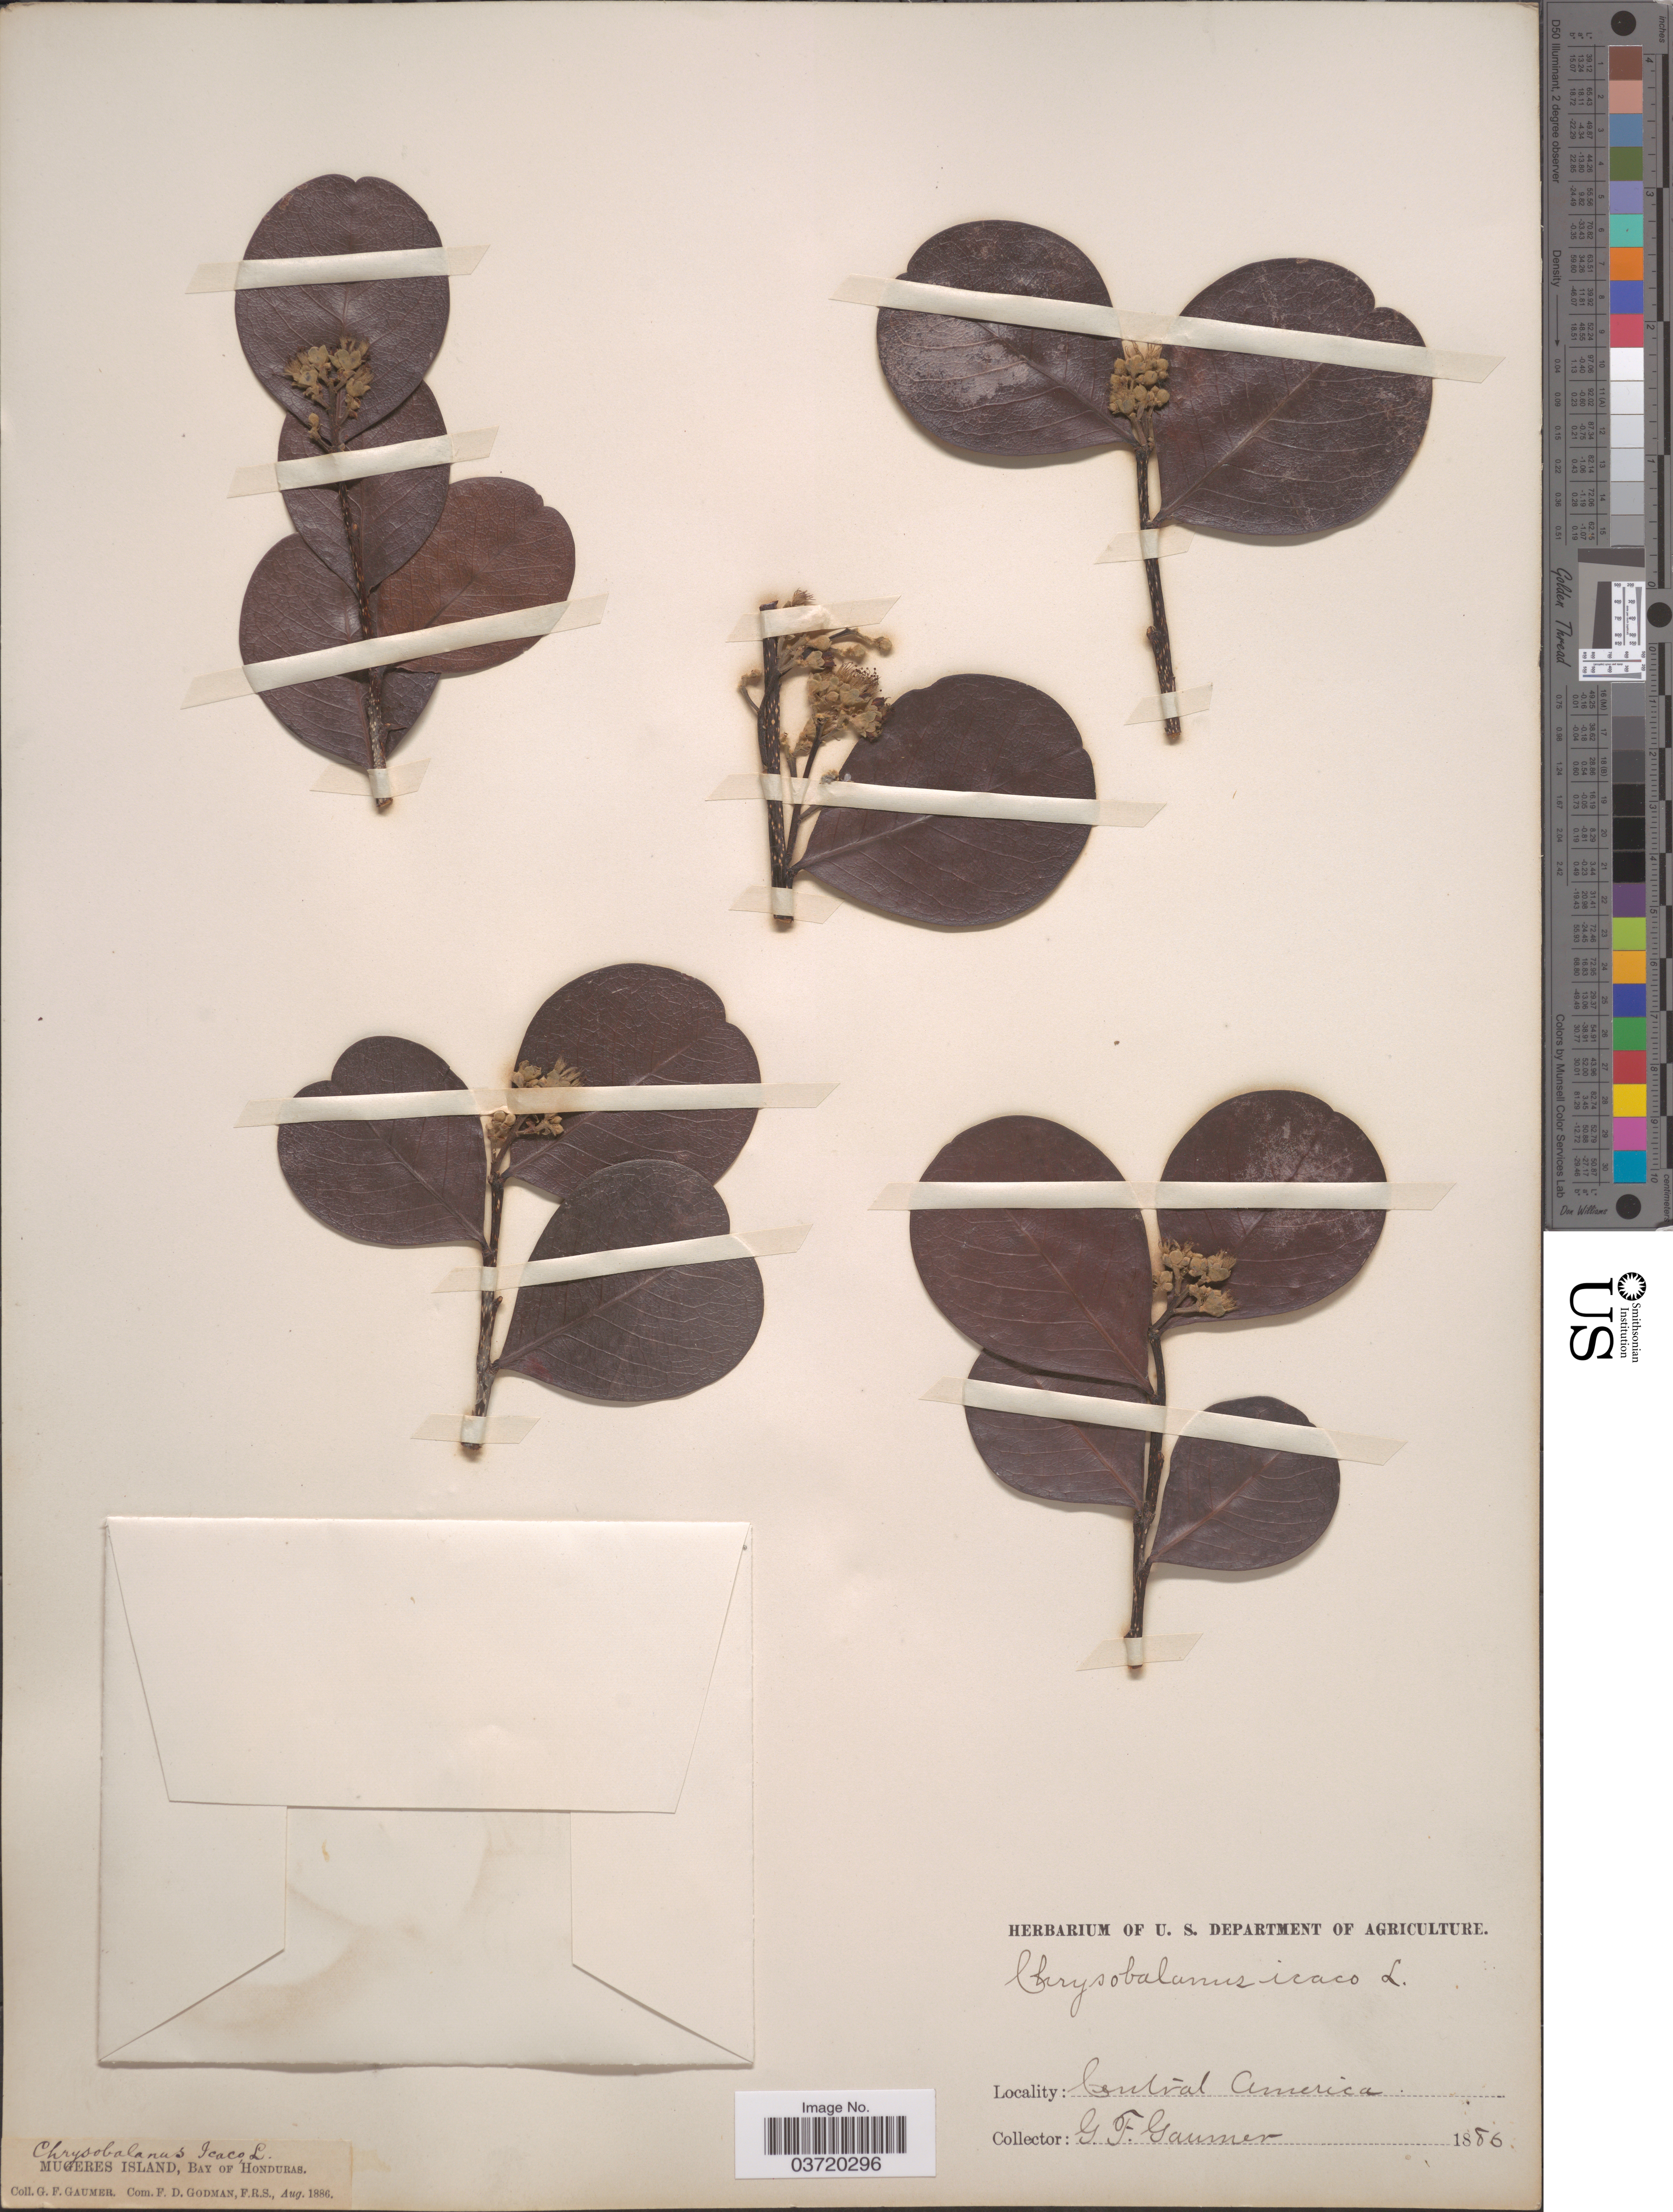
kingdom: Plantae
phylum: Tracheophyta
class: Magnoliopsida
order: Malpighiales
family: Chrysobalanaceae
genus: Chrysobalanus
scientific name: Chrysobalanus icaco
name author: L.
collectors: G. F. Gaumer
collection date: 1886-08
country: Honduras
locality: Mugeres Island, Bay of Honduras.